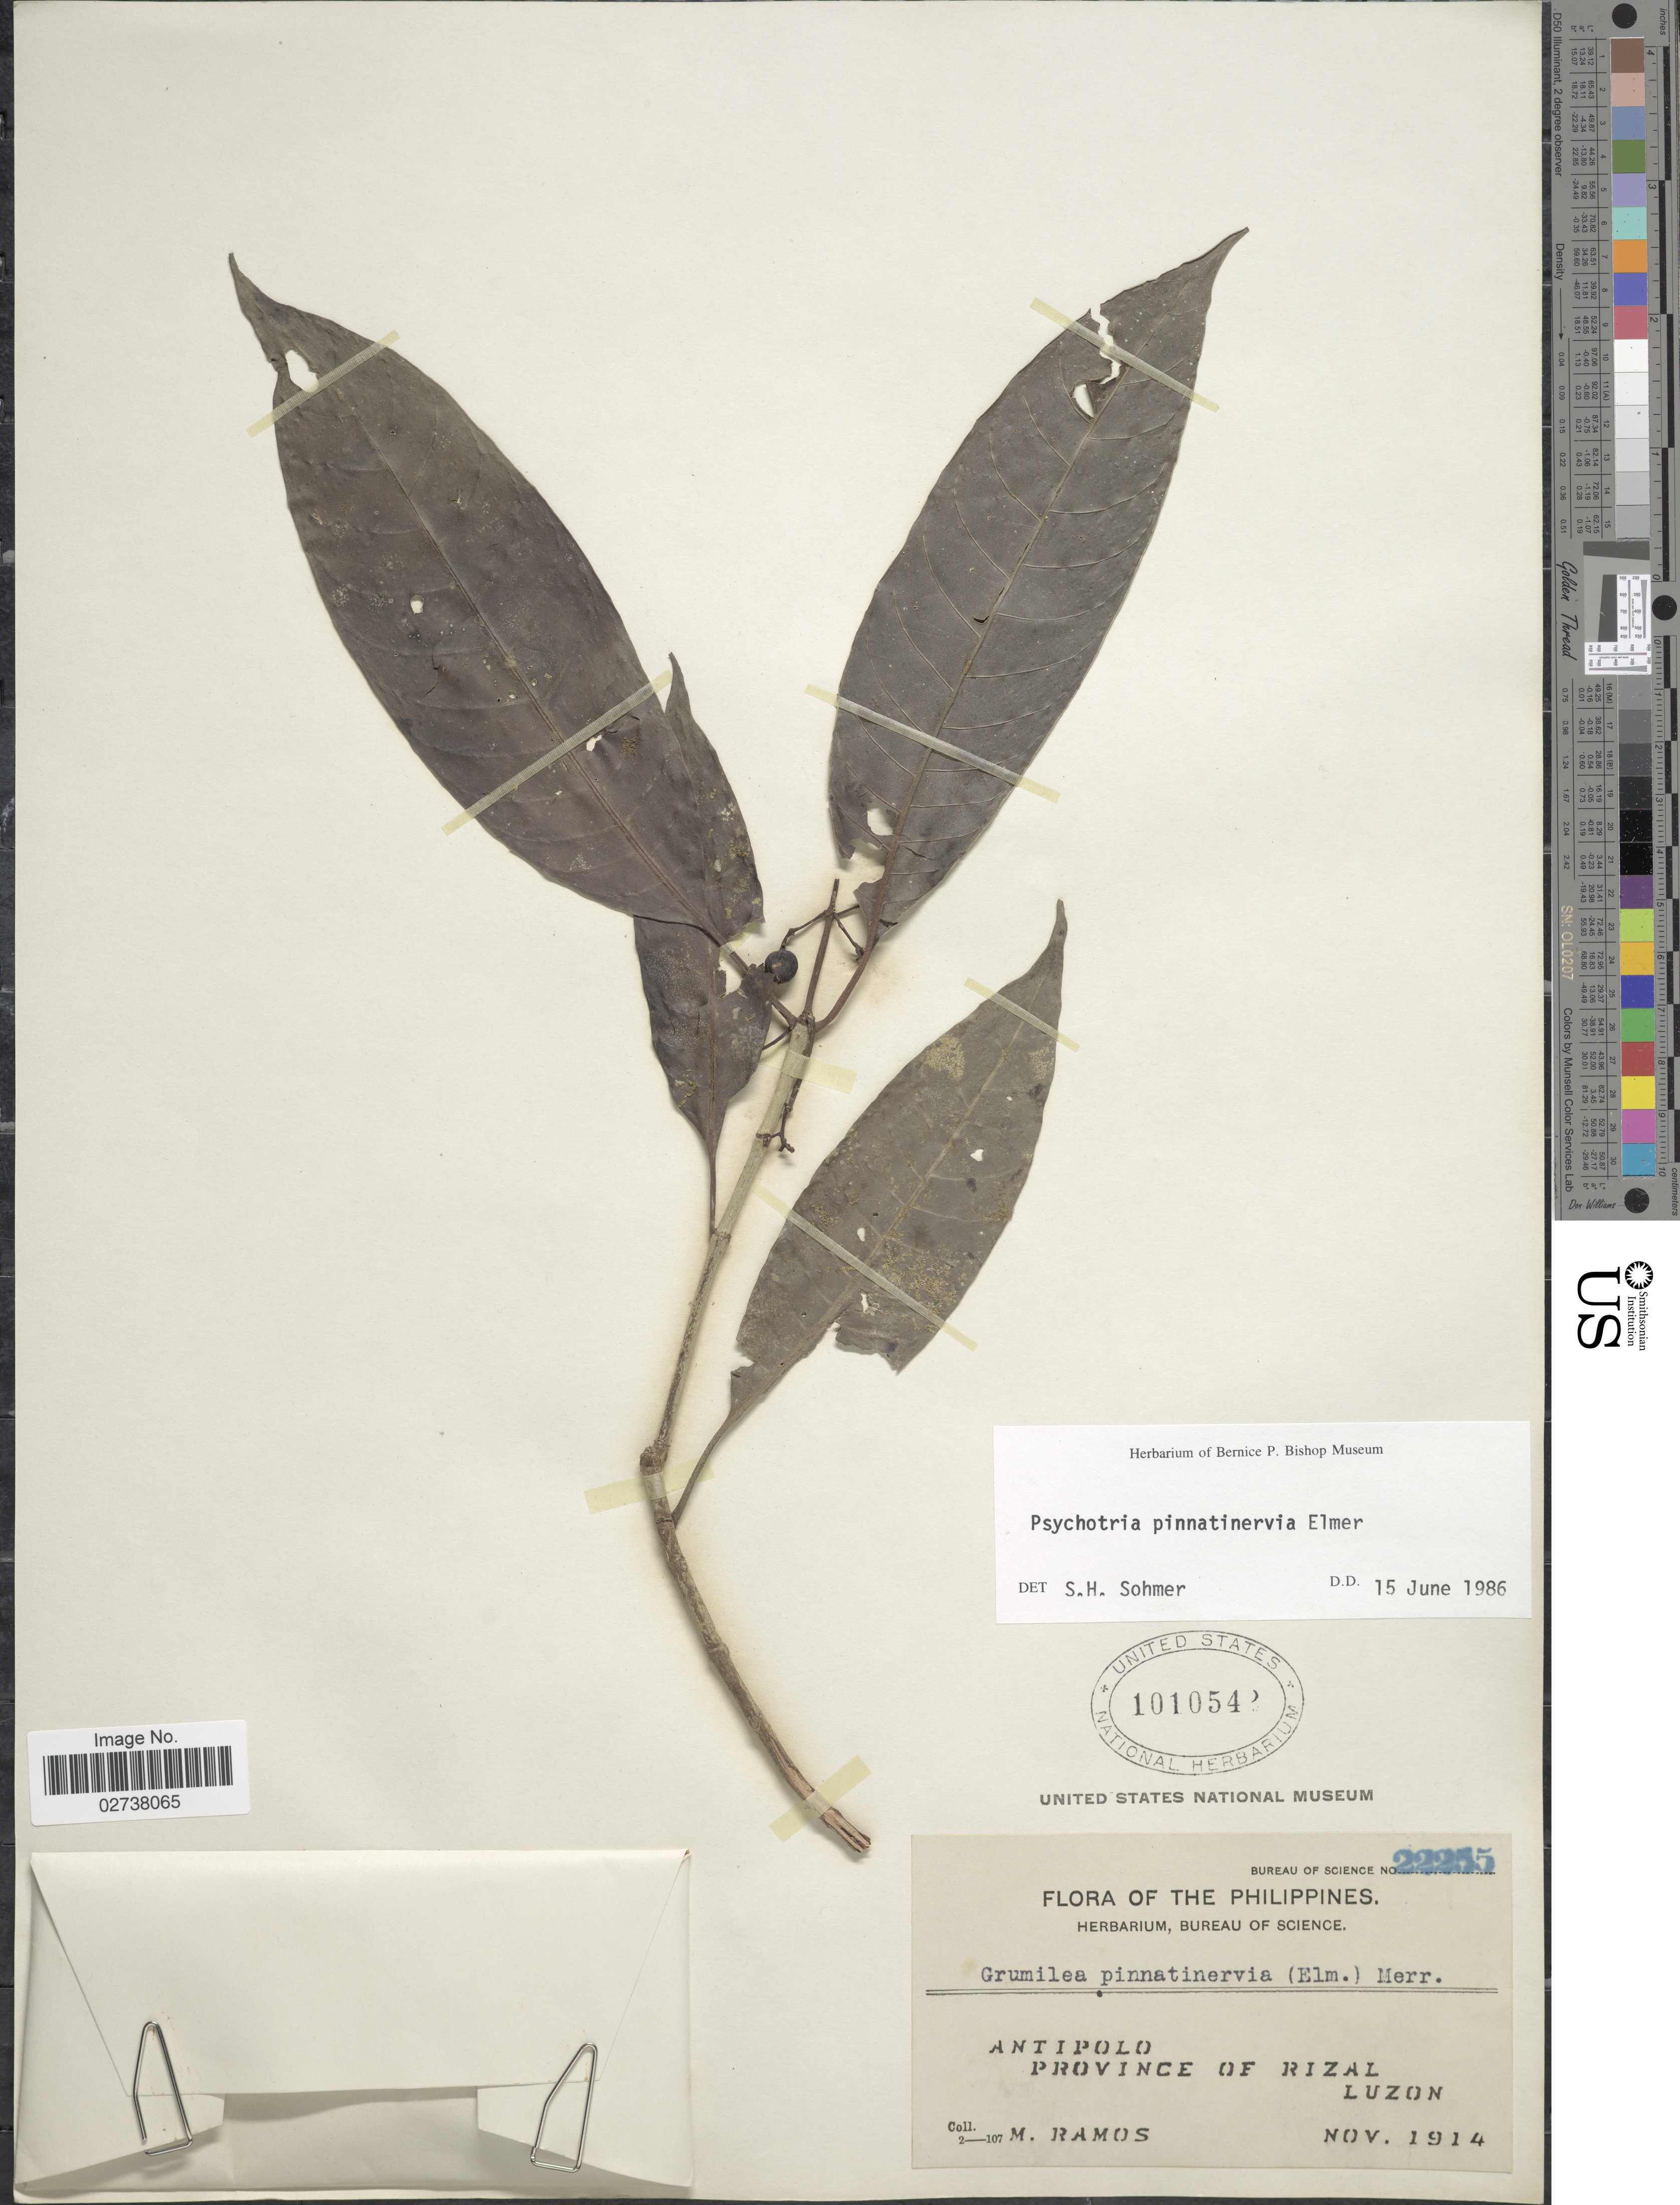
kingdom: Plantae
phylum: Tracheophyta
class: Magnoliopsida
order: Gentianales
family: Rubiaceae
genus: Psychotria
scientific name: Psychotria pinnatinervia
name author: Elmer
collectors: M. Ramos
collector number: Bureau of Science 22255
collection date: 1914-11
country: Philippines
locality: Antipolo, Province of Rizal, Luzon.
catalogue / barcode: US 101054